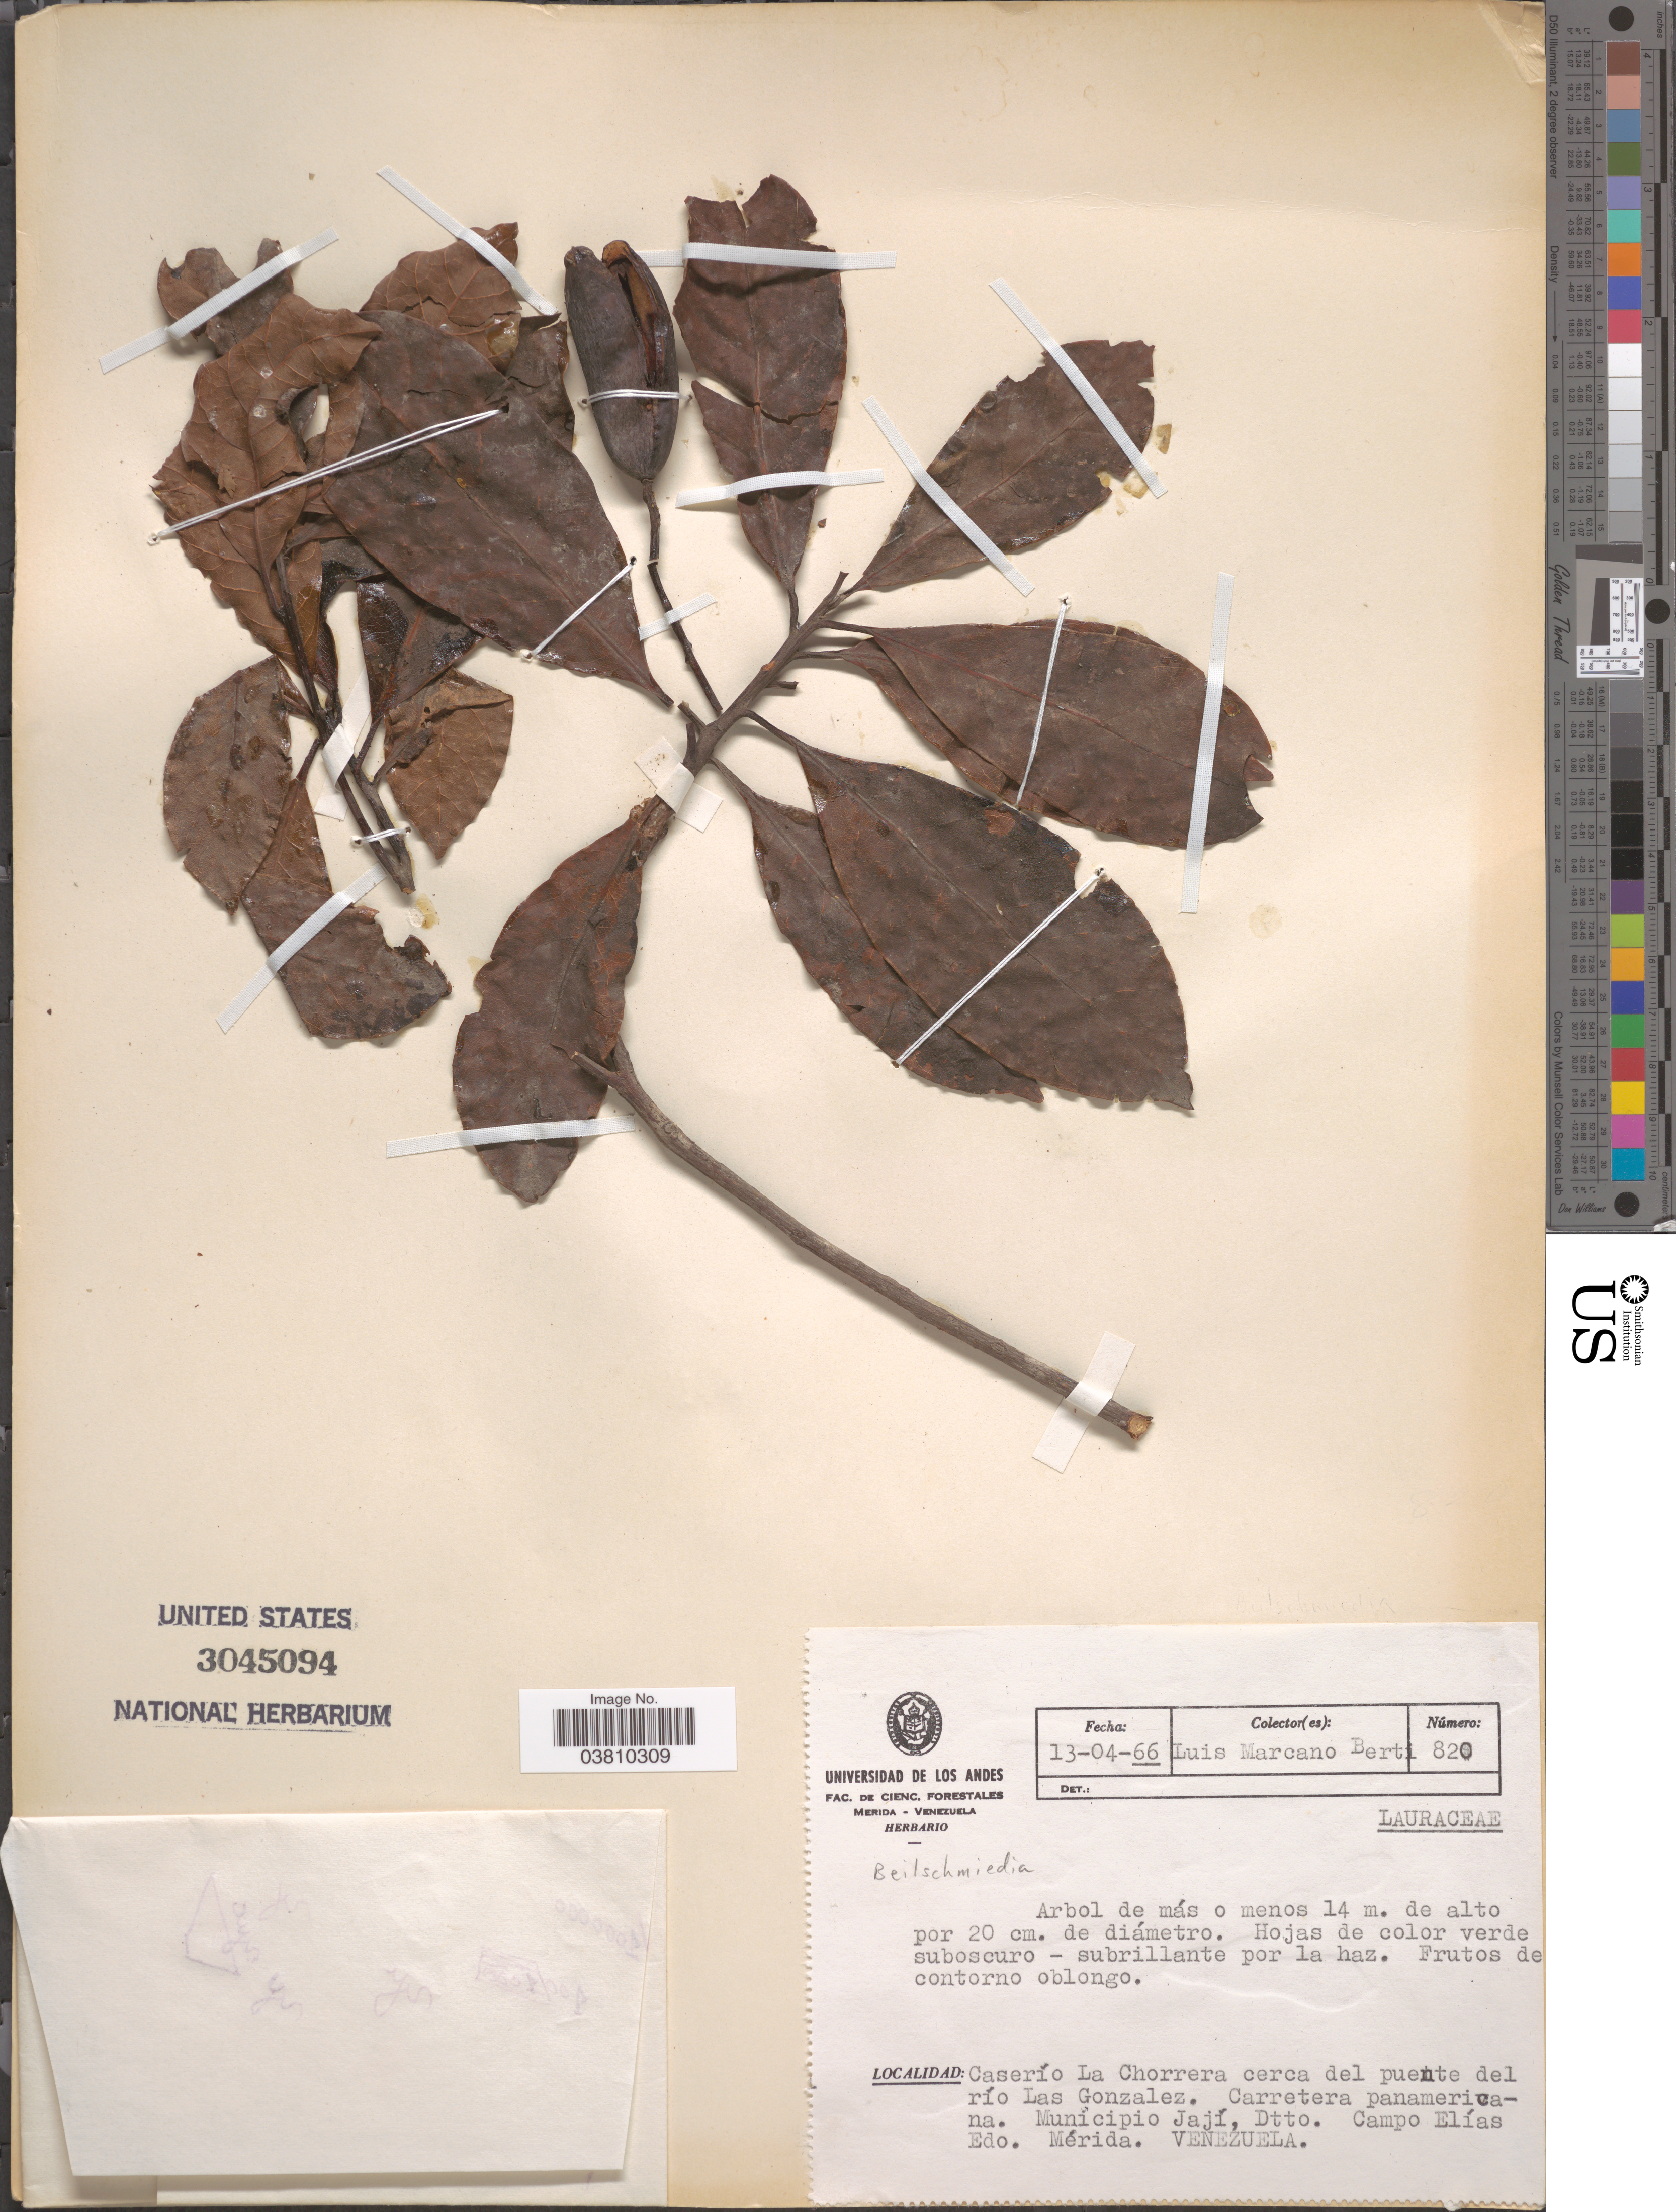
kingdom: Plantae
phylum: Tracheophyta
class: Magnoliopsida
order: Laurales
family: Lauraceae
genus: Beilschmiedia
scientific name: Beilschmiedia sp.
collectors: L. Marcano-Berti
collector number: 820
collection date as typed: Transcribed d/m/y: 13/4/66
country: Venezuela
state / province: Merida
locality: Caserío La Chorrera cerca del puente del río Las Gonzalez. Carretera panamericana. Municipio Jají, Dtto. Campo Elías.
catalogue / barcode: US 3045094